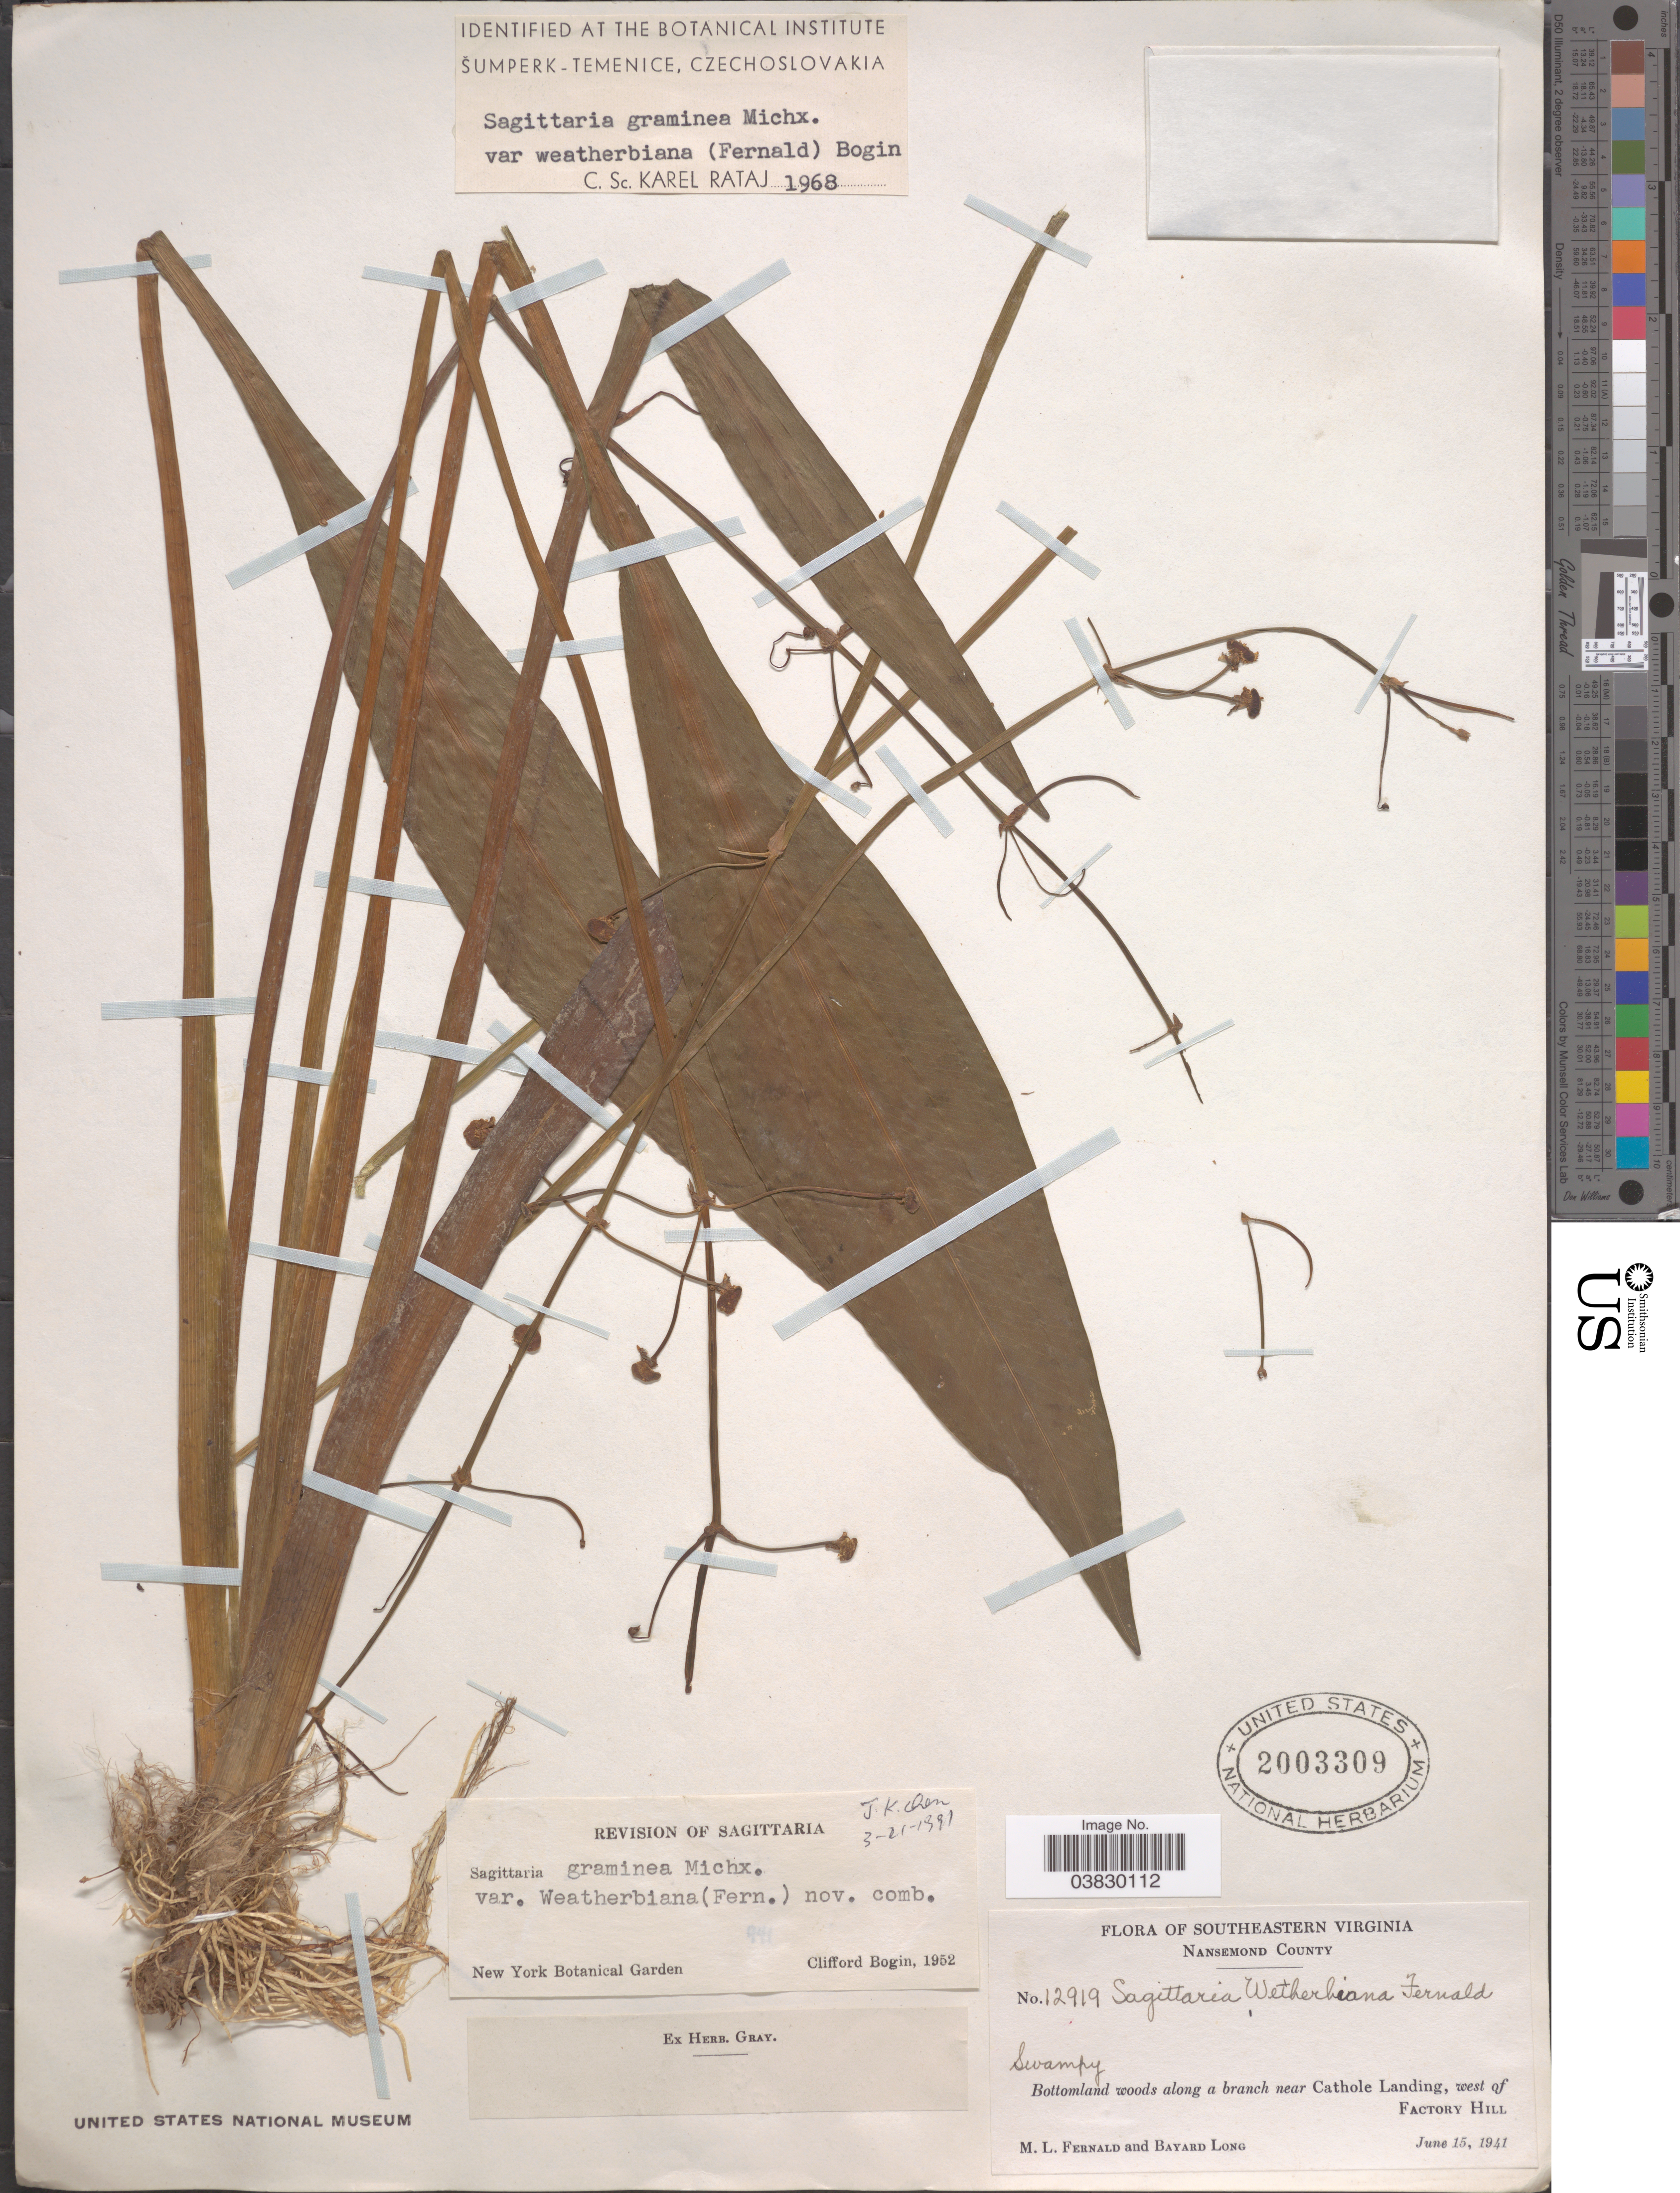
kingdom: Plantae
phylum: Tracheophyta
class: Liliopsida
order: Alismatales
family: Alismataceae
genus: Sagittaria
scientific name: Sagittaria graminea var. weatherbiana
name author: (Fernald) Bogin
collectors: M. L. Fernald & B. Long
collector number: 12919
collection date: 1941-06-15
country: United States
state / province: Virginia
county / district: City of Suffolk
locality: Southeastern Virginia. Nansemond County. Bottomland woods along a branch near Cathole Landing, west of Factory Hill.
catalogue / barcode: US 2003309